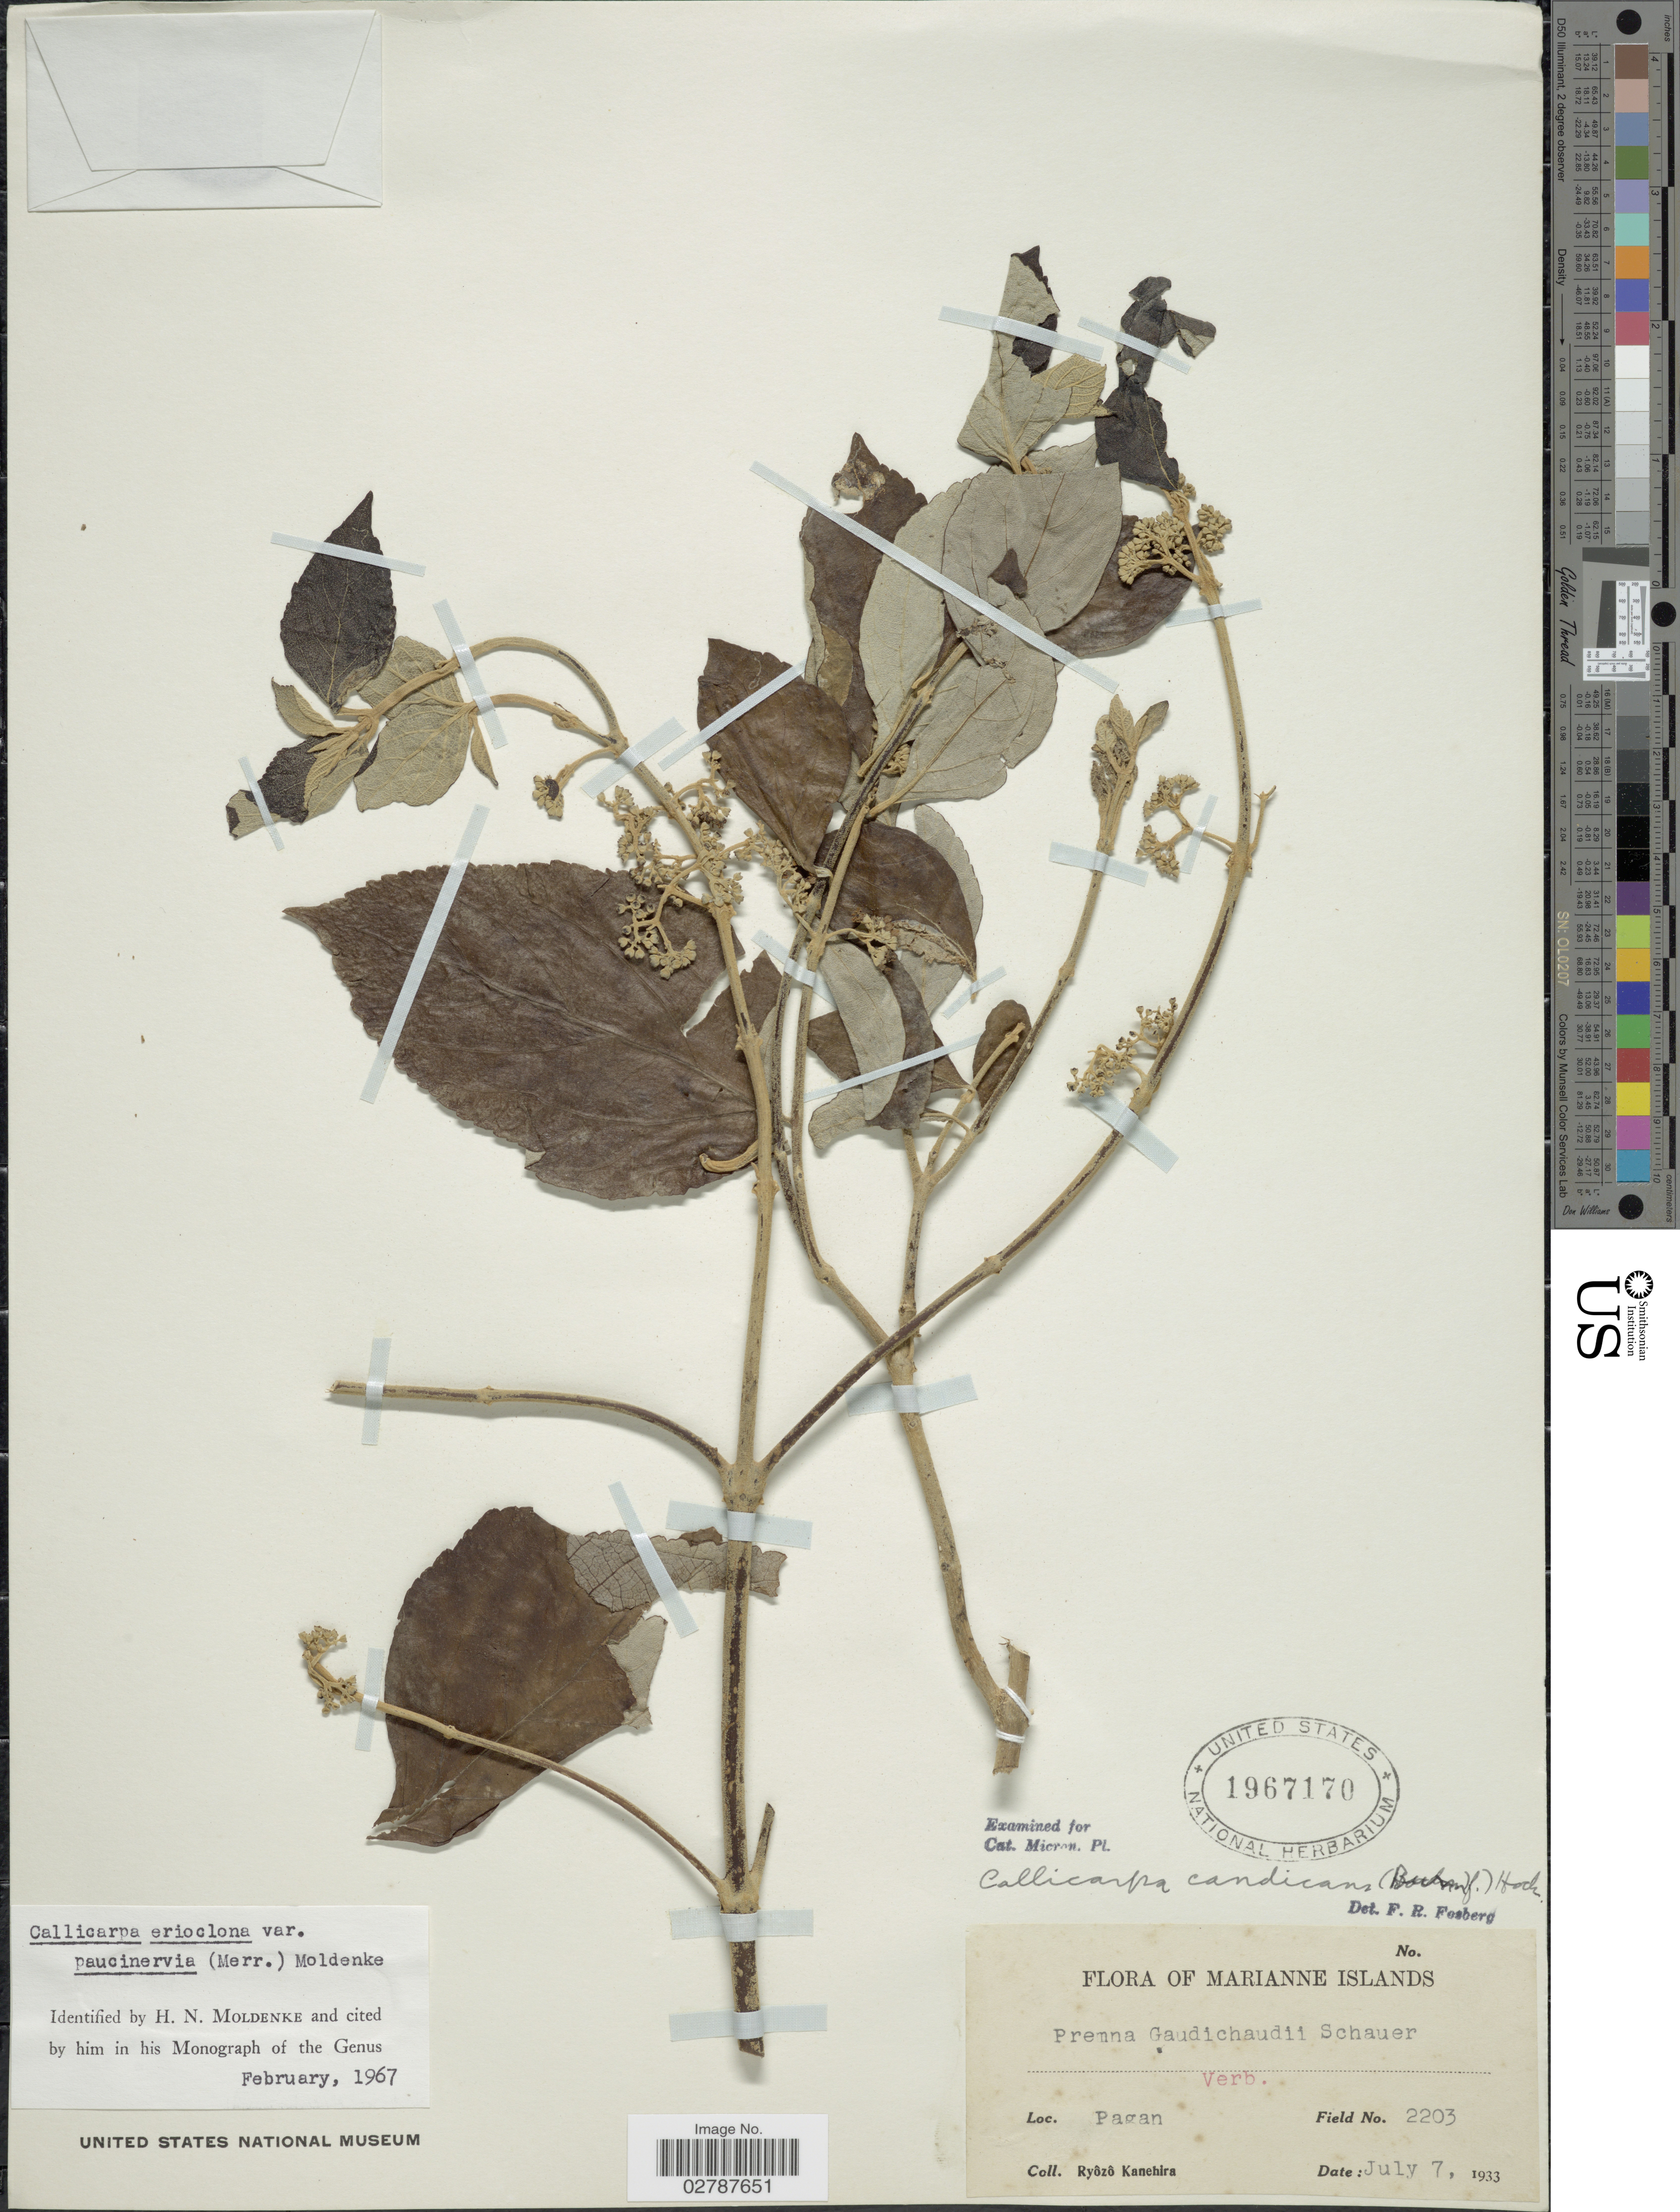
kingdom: Plantae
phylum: Tracheophyta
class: Magnoliopsida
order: Lamiales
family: Lamiaceae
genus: Callicarpa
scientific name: Callicarpa candicans var. paucinervia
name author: (Merr.) Fosberg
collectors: R. Kanehira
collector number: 2203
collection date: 1933-07-07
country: Northern Mariana Islands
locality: The Marianne Islands. Pagan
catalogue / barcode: US 1967170